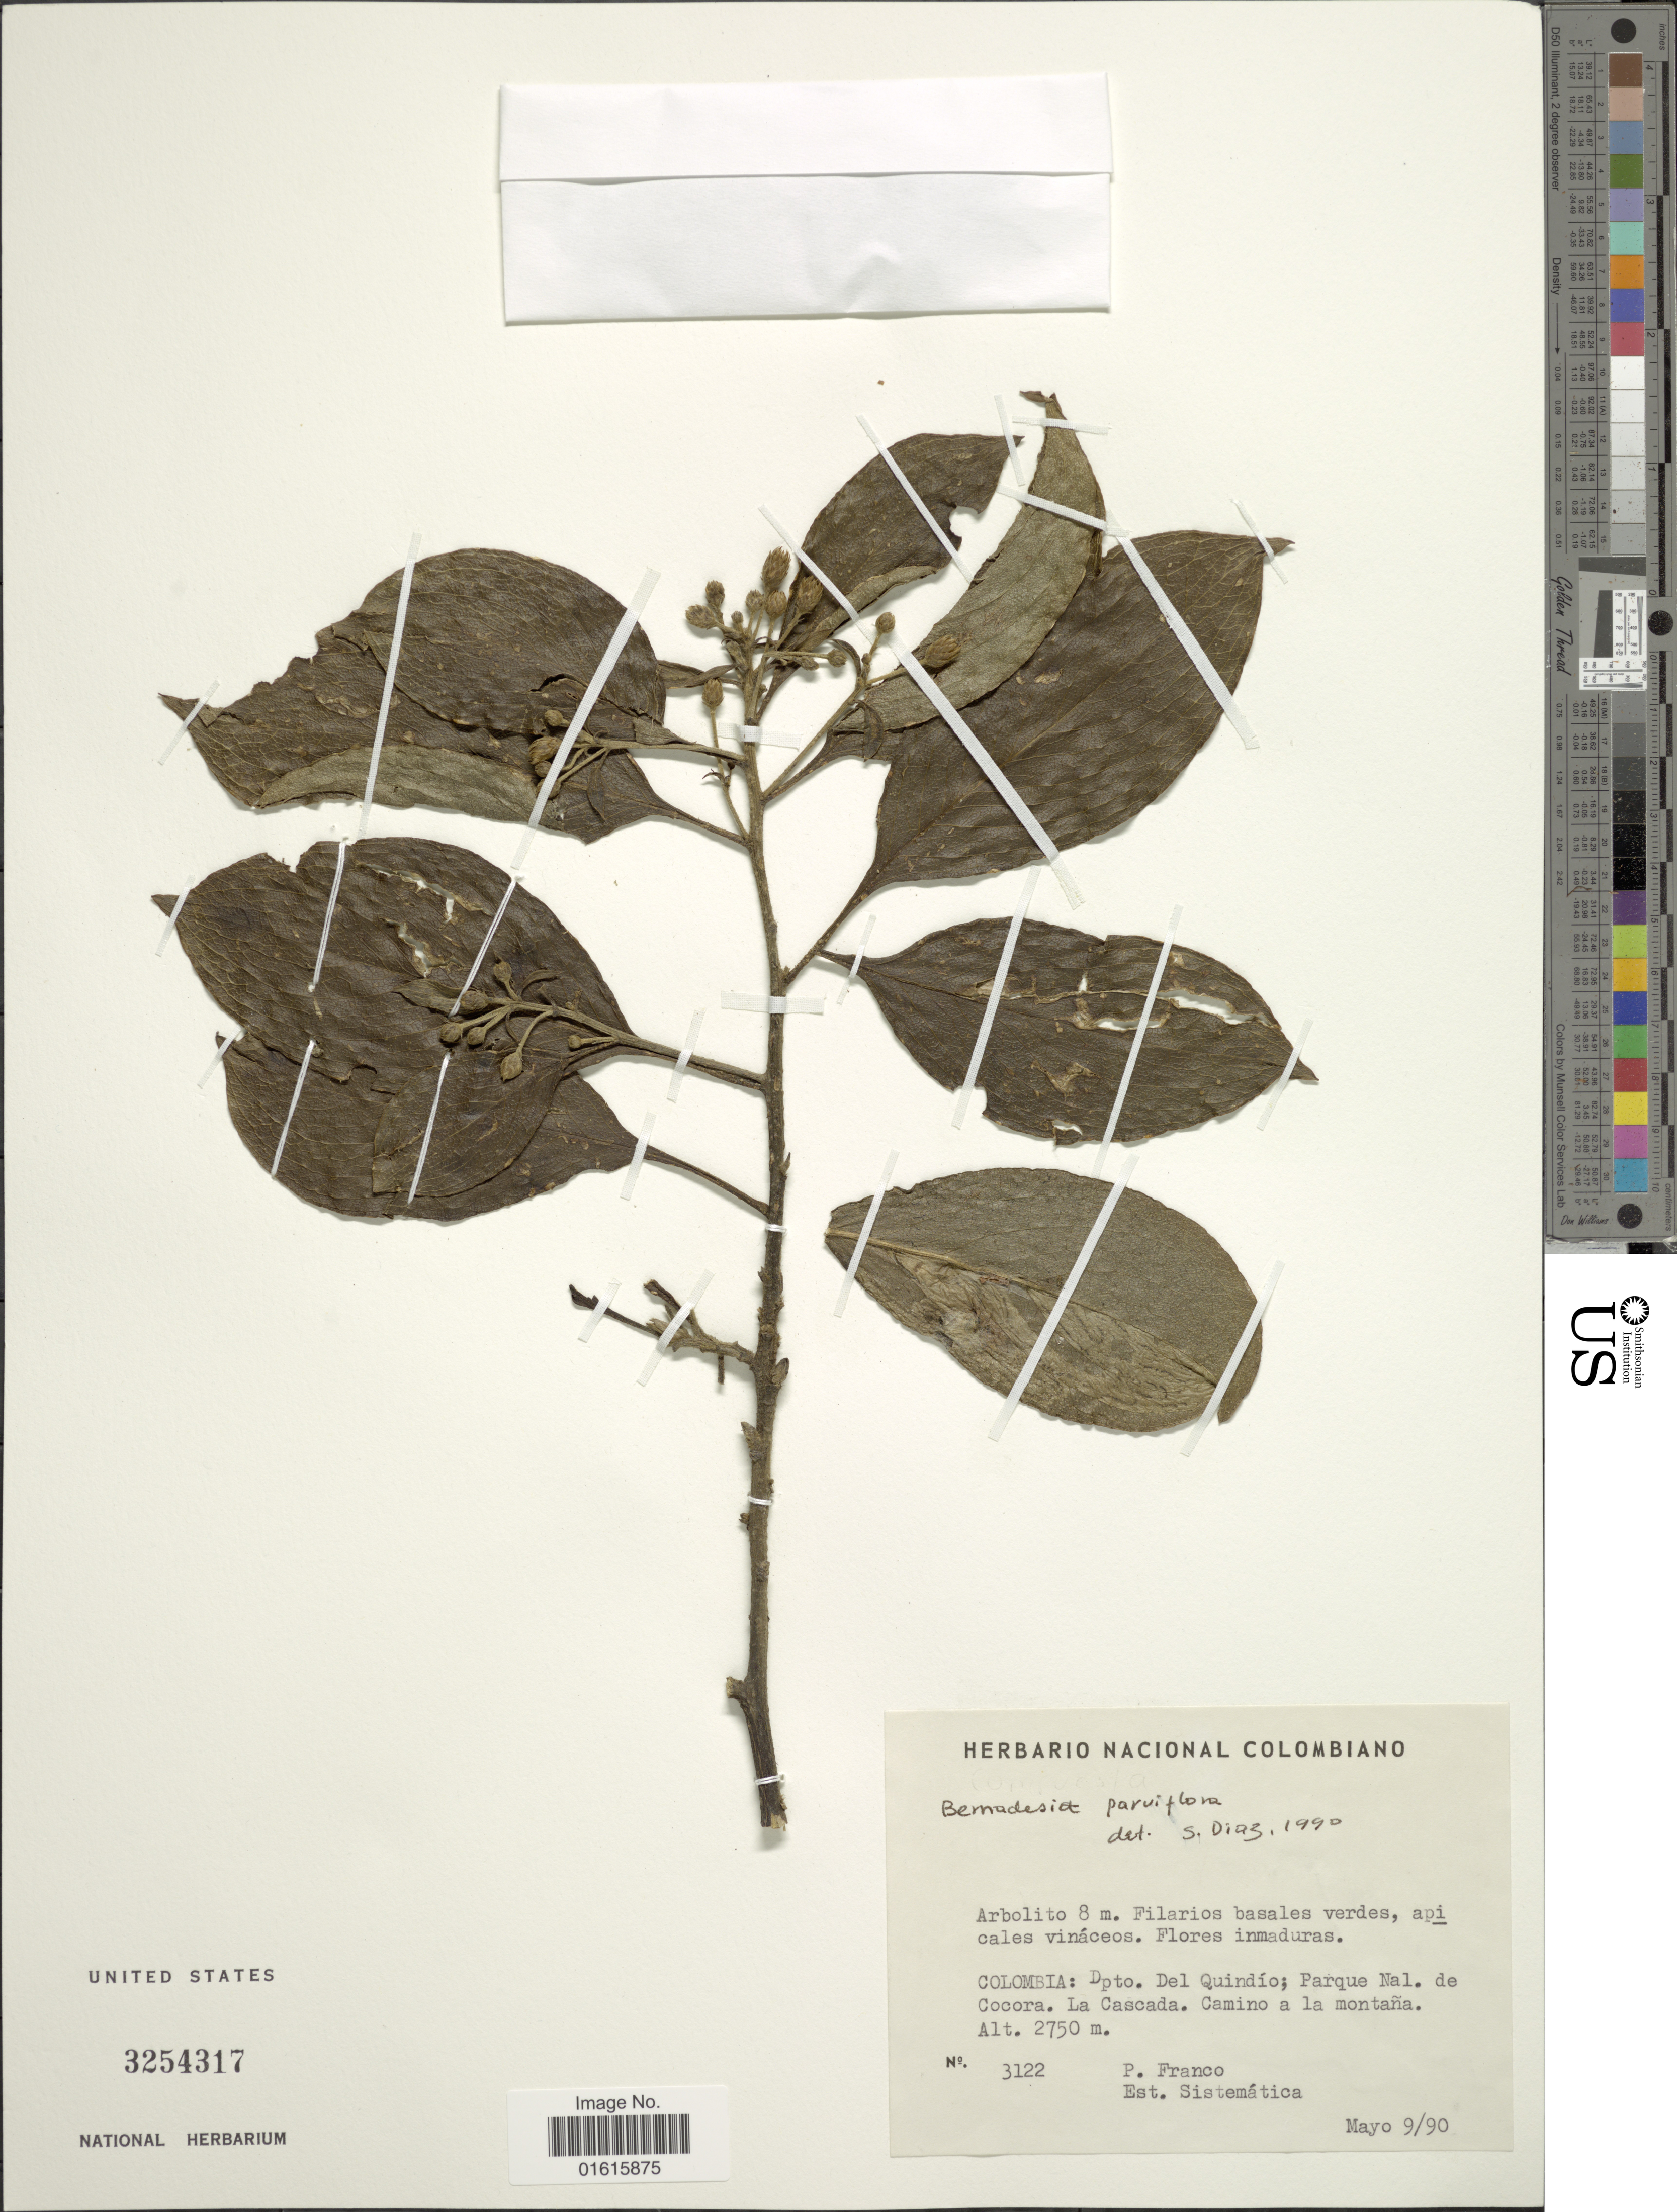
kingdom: Plantae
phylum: Tracheophyta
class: Magnoliopsida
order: Asterales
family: Asteraceae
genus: Barnadesia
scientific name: Barnadesia parviflora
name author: Spruce ex Benth. & Hook. f.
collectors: P. Franco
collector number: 3122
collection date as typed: Transcribed d/m/y: 9/5/90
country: Colombia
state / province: Quindío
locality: Parque Nal. de Cocora. La Cascada. Camino a la montana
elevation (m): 2750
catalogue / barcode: US 3254317